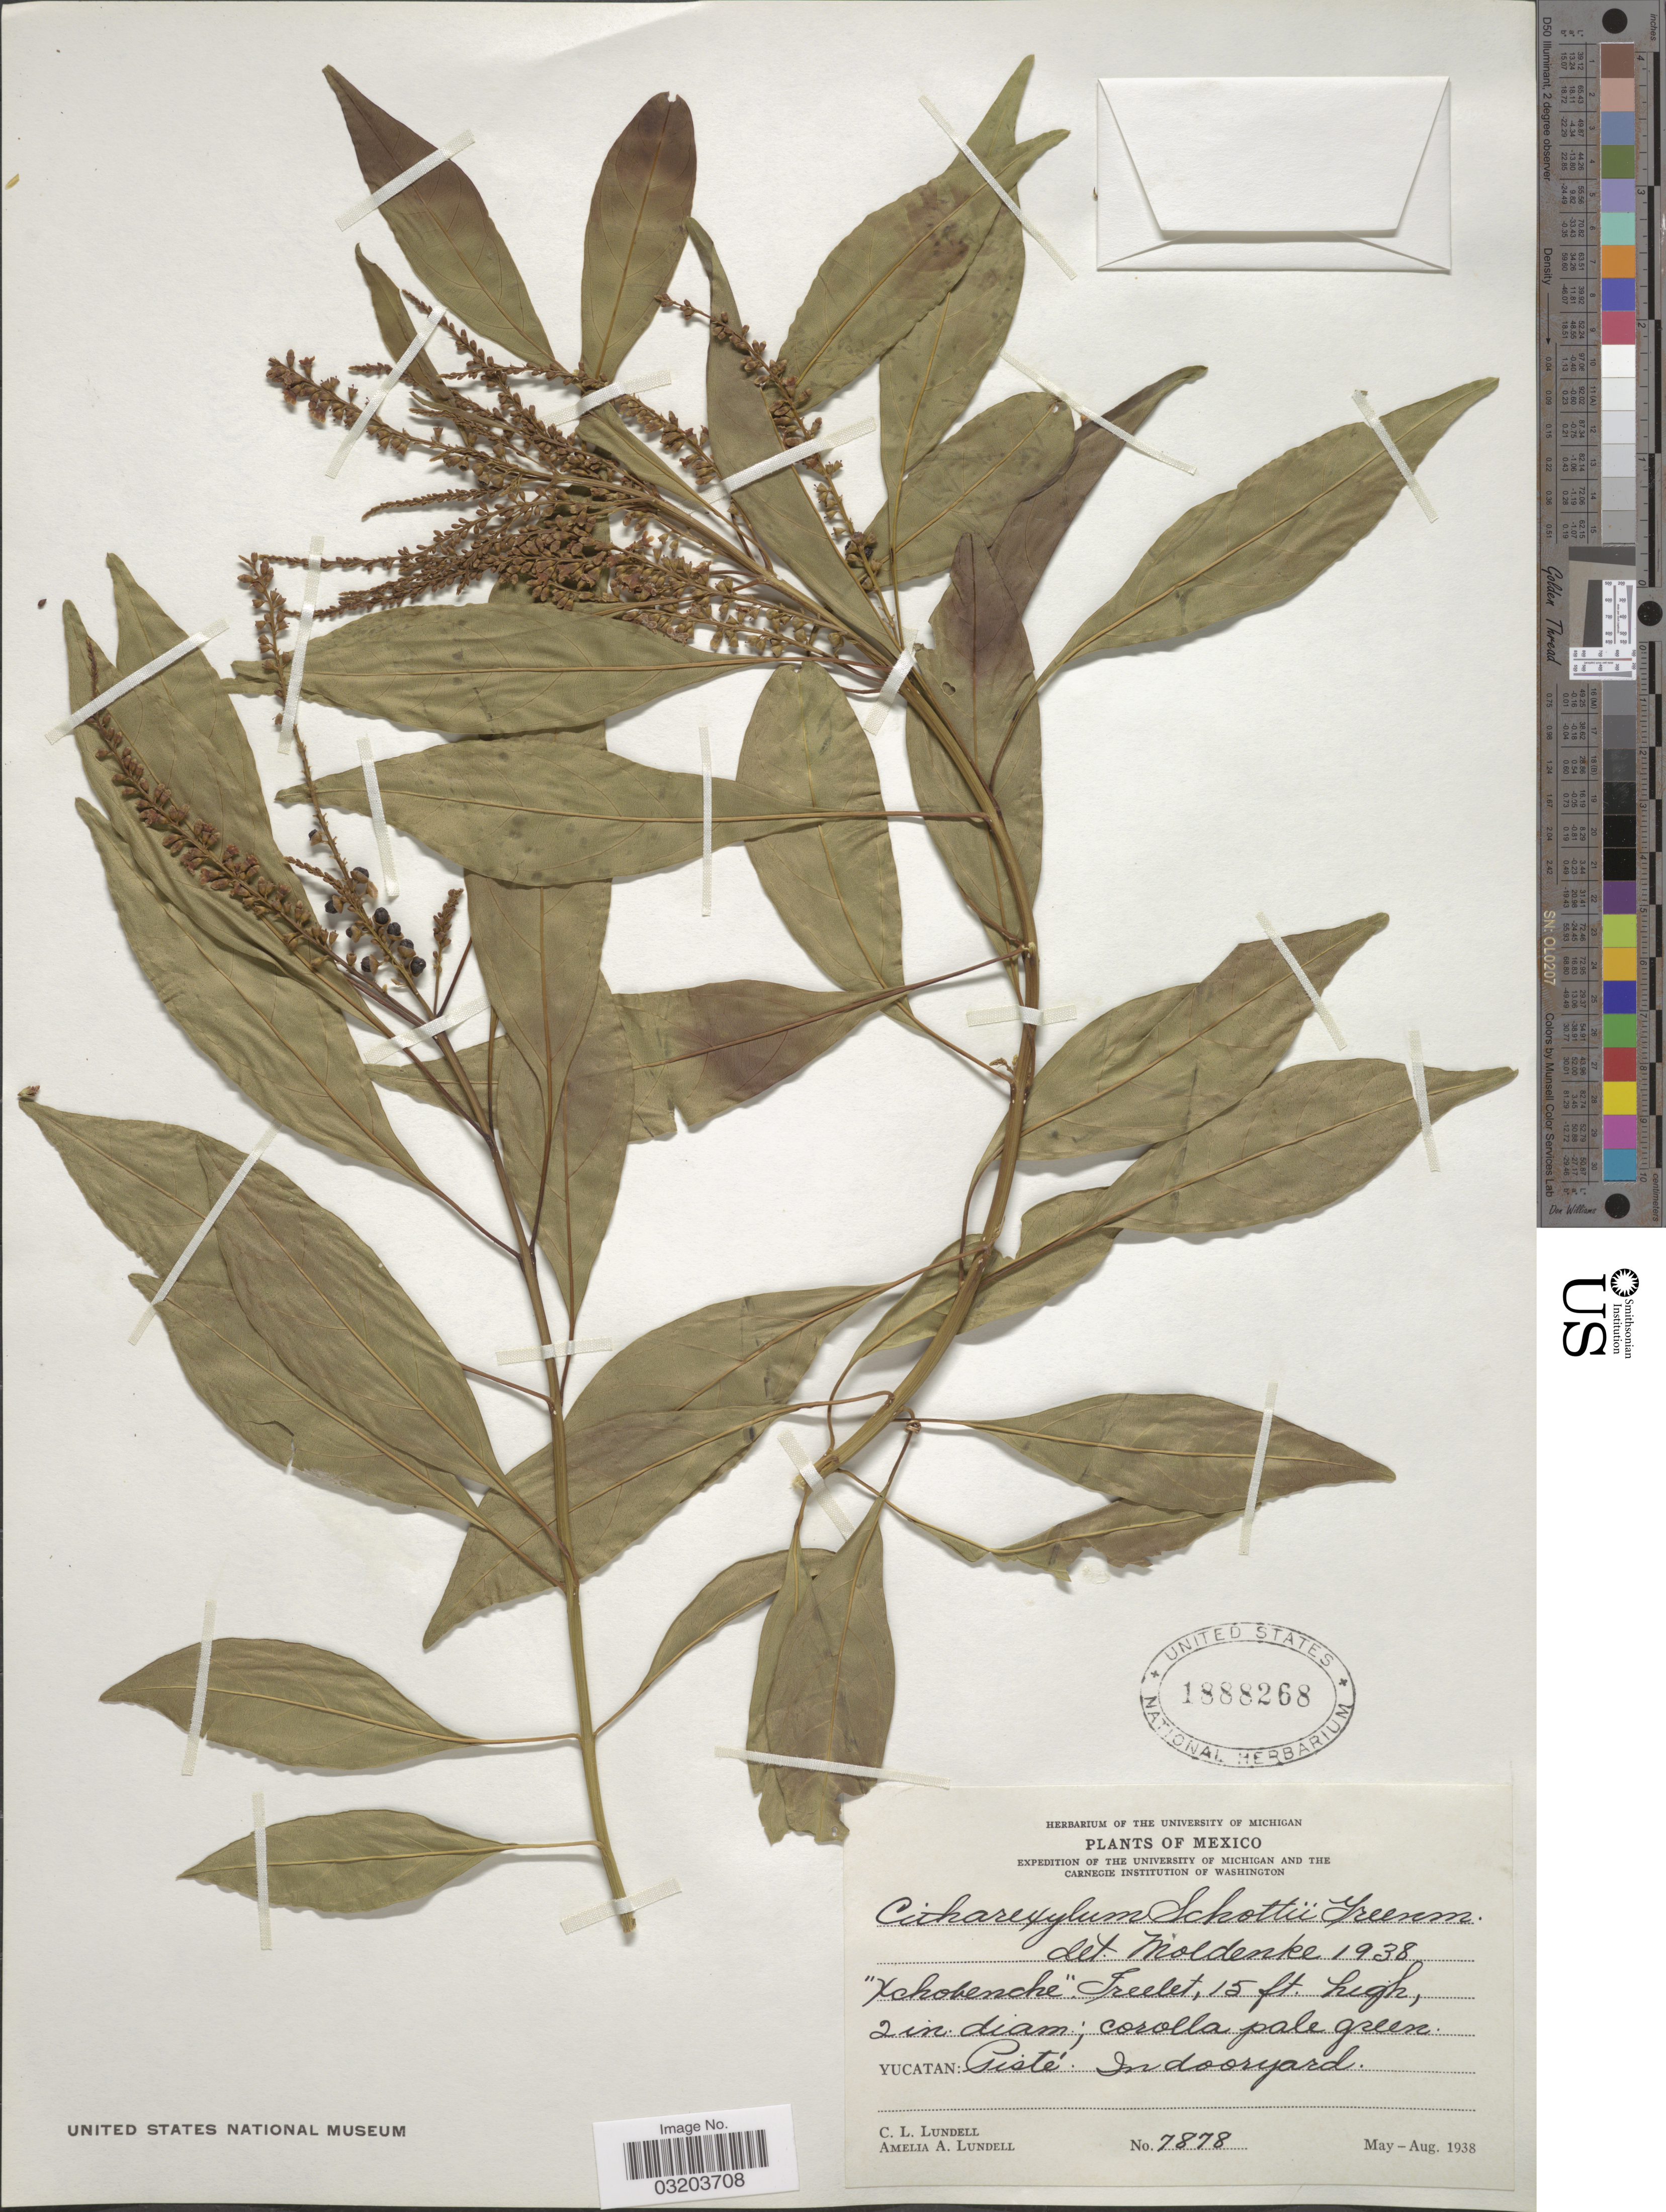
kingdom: Plantae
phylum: Tracheophyta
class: Magnoliopsida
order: Lamiales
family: Verbenaceae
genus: Citharexylum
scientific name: Citharexylum schottii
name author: Greenm.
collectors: C. L. Lundell & A. A. Lundell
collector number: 7878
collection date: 1938-05/1938-08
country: Mexico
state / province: Yucatan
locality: Pisté.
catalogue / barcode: US 1888268